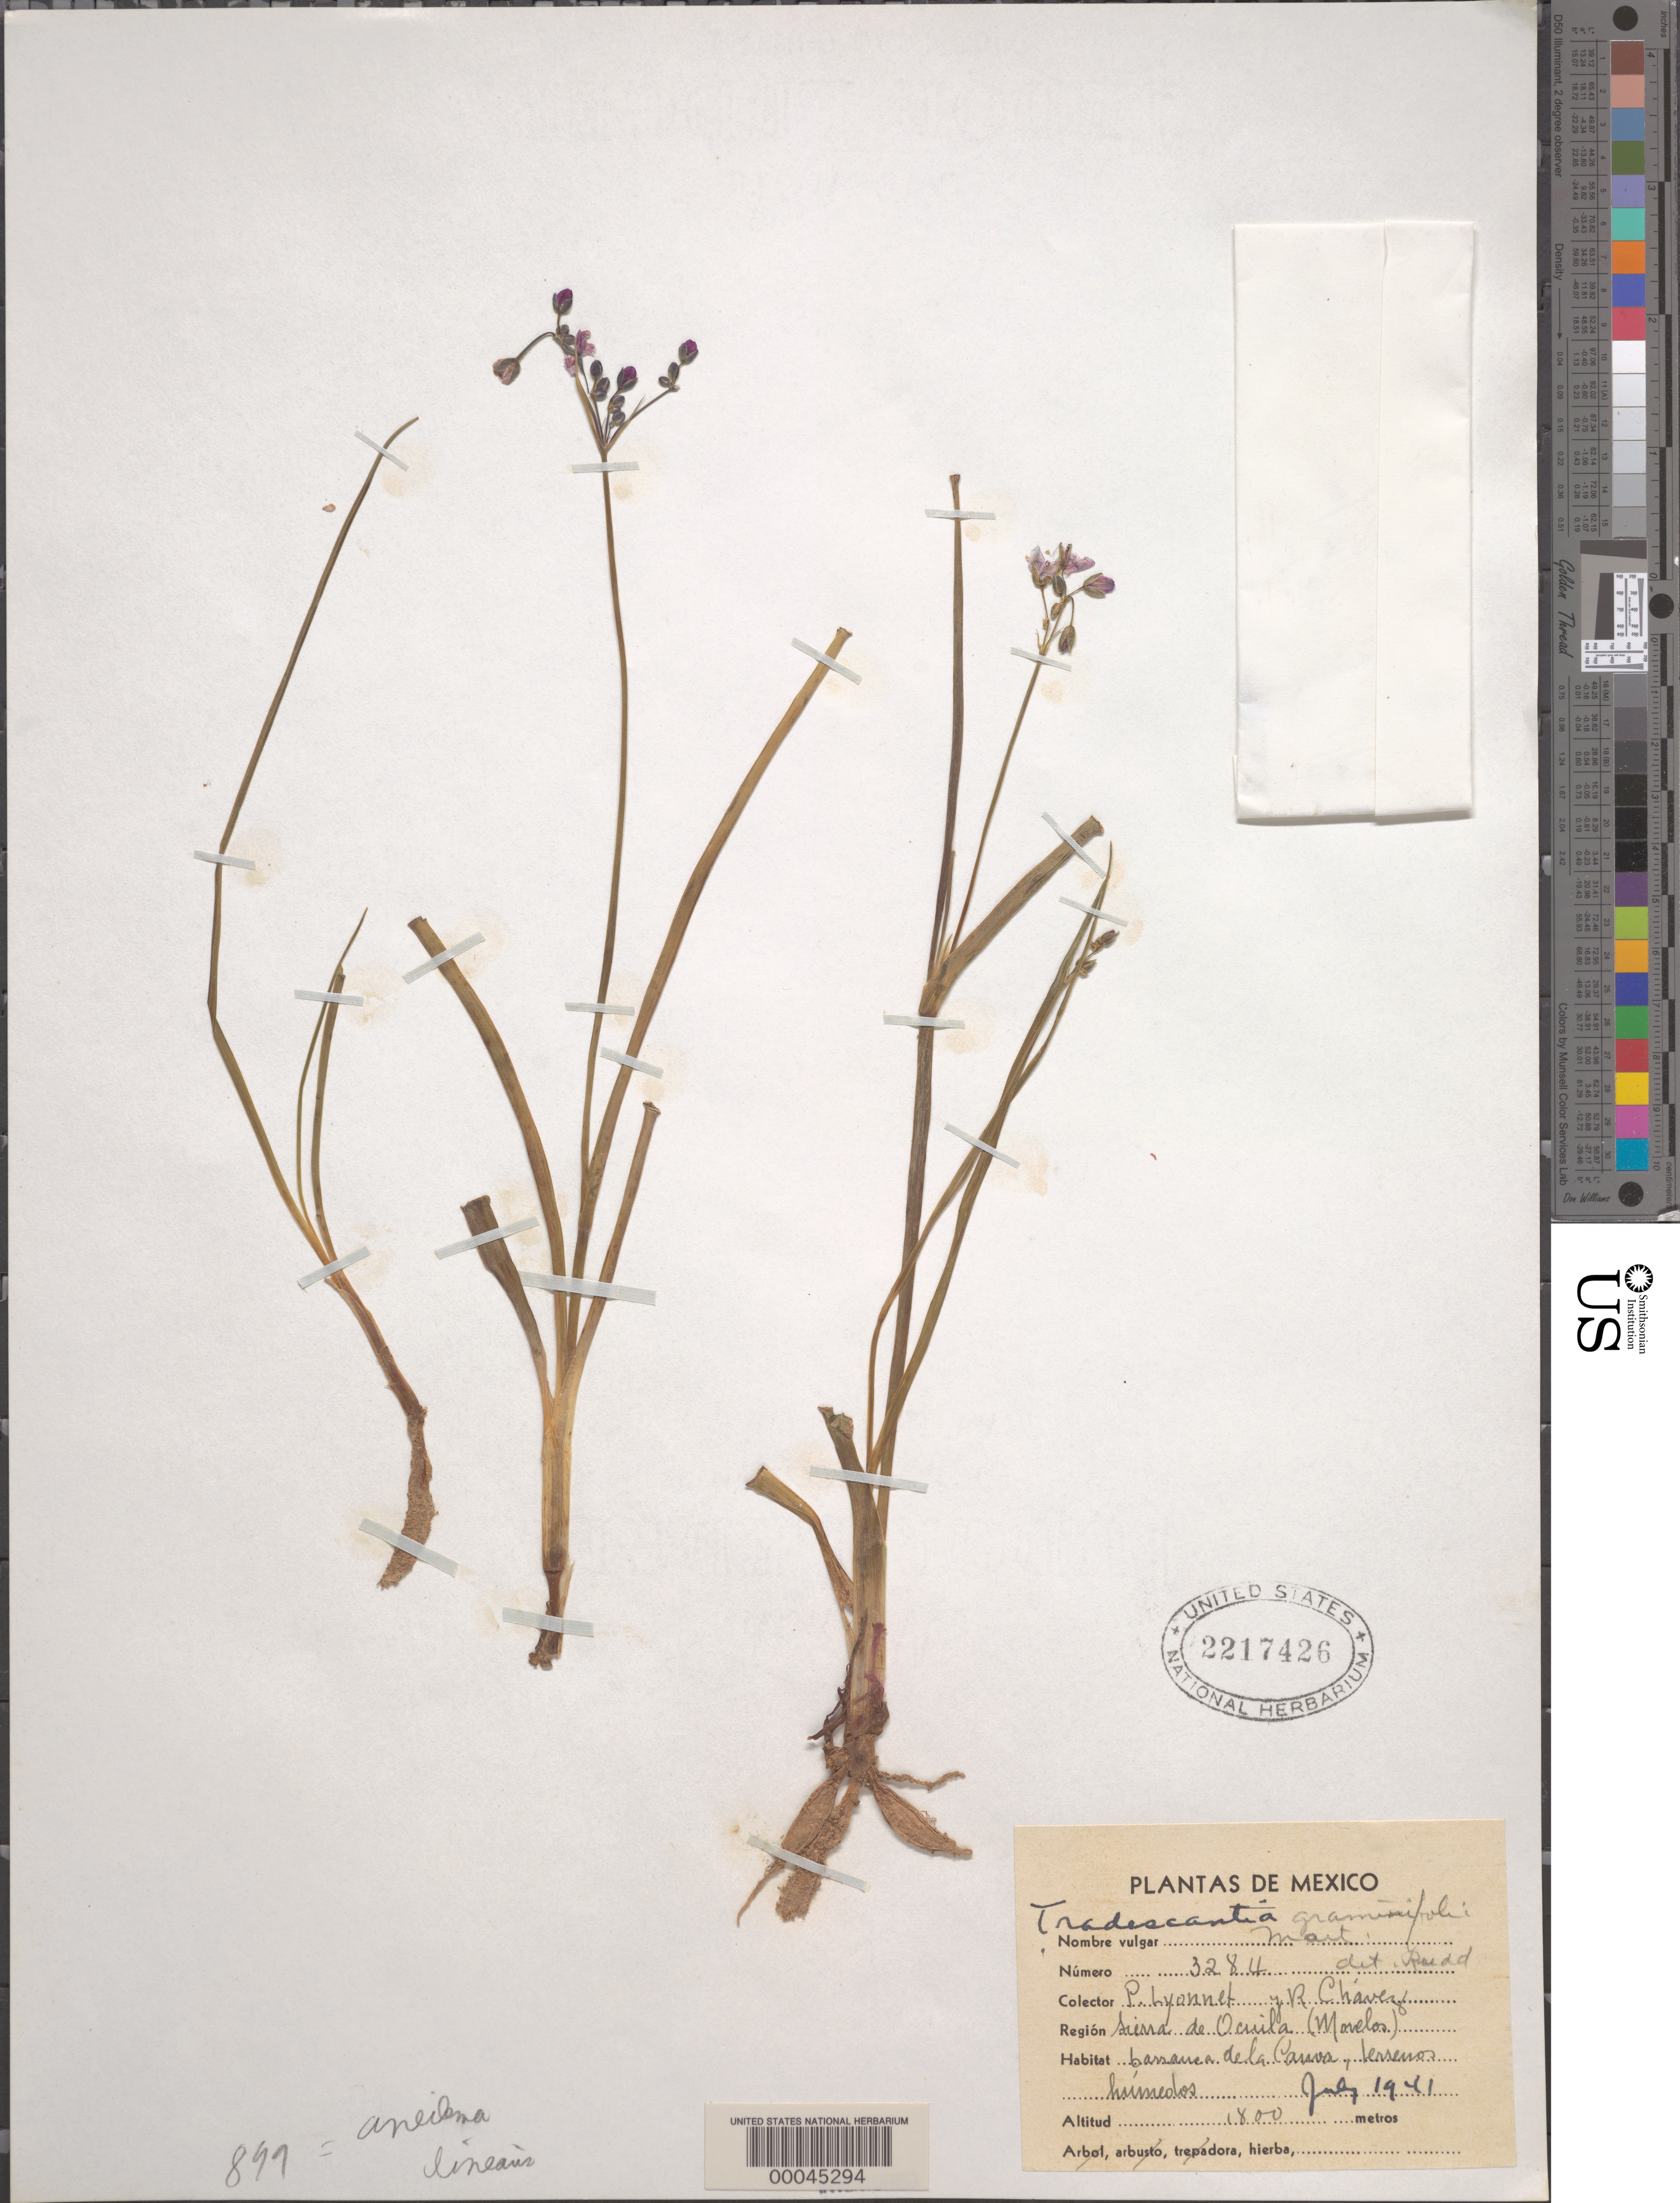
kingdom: Plantae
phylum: Tracheophyta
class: Liliopsida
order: Commelinales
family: Commelinaceae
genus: Gibasis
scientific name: Gibasis linearis var. graminifolia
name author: (C.B. Clarke) Rohweder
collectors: P. Lyonnet & R. Chávez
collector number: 3284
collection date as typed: Jul 1941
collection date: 1941-07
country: Mexico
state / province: Morelos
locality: Sierra de ocuilla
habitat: Barranca, moist soil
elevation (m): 1800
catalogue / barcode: US 2217426